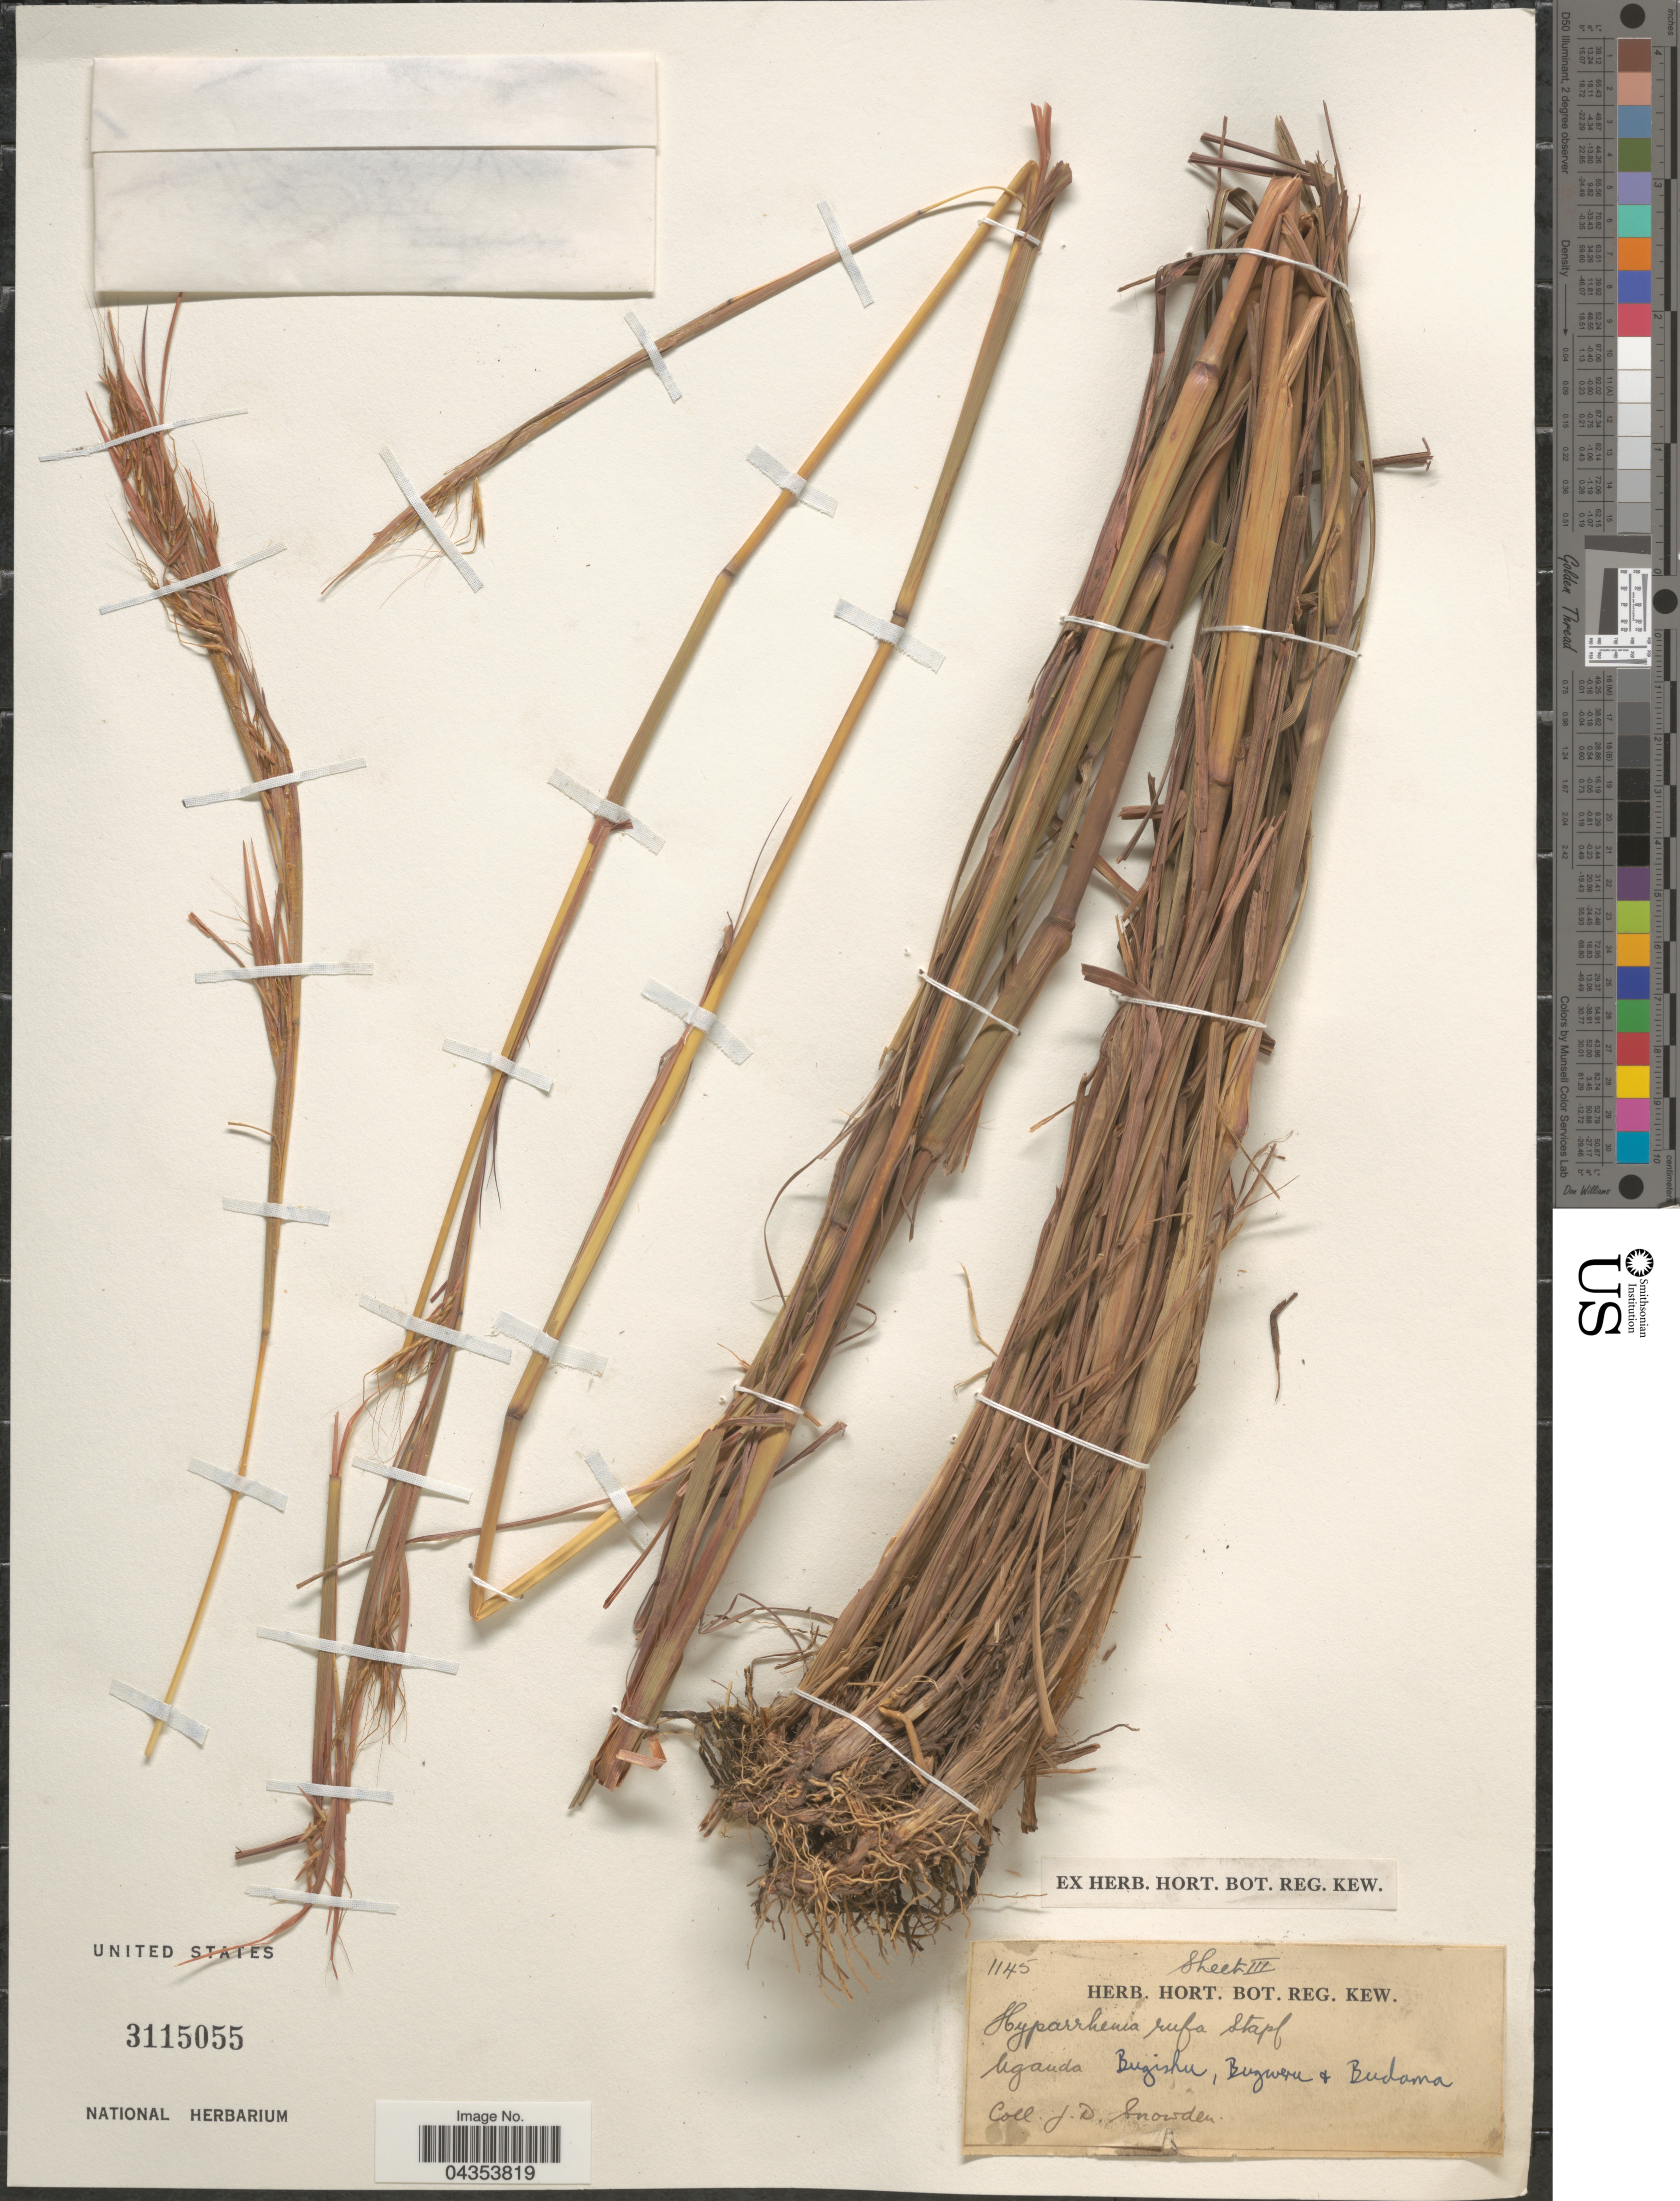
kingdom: Plantae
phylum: Tracheophyta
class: Liliopsida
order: Poales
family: Poaceae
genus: Hyparrhenia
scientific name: Hyparrhenia rufa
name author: (Nees) Stapf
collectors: J. Snowden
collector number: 1145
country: Uganda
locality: Bugishu, Bugwere & Budama.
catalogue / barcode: US 3115055